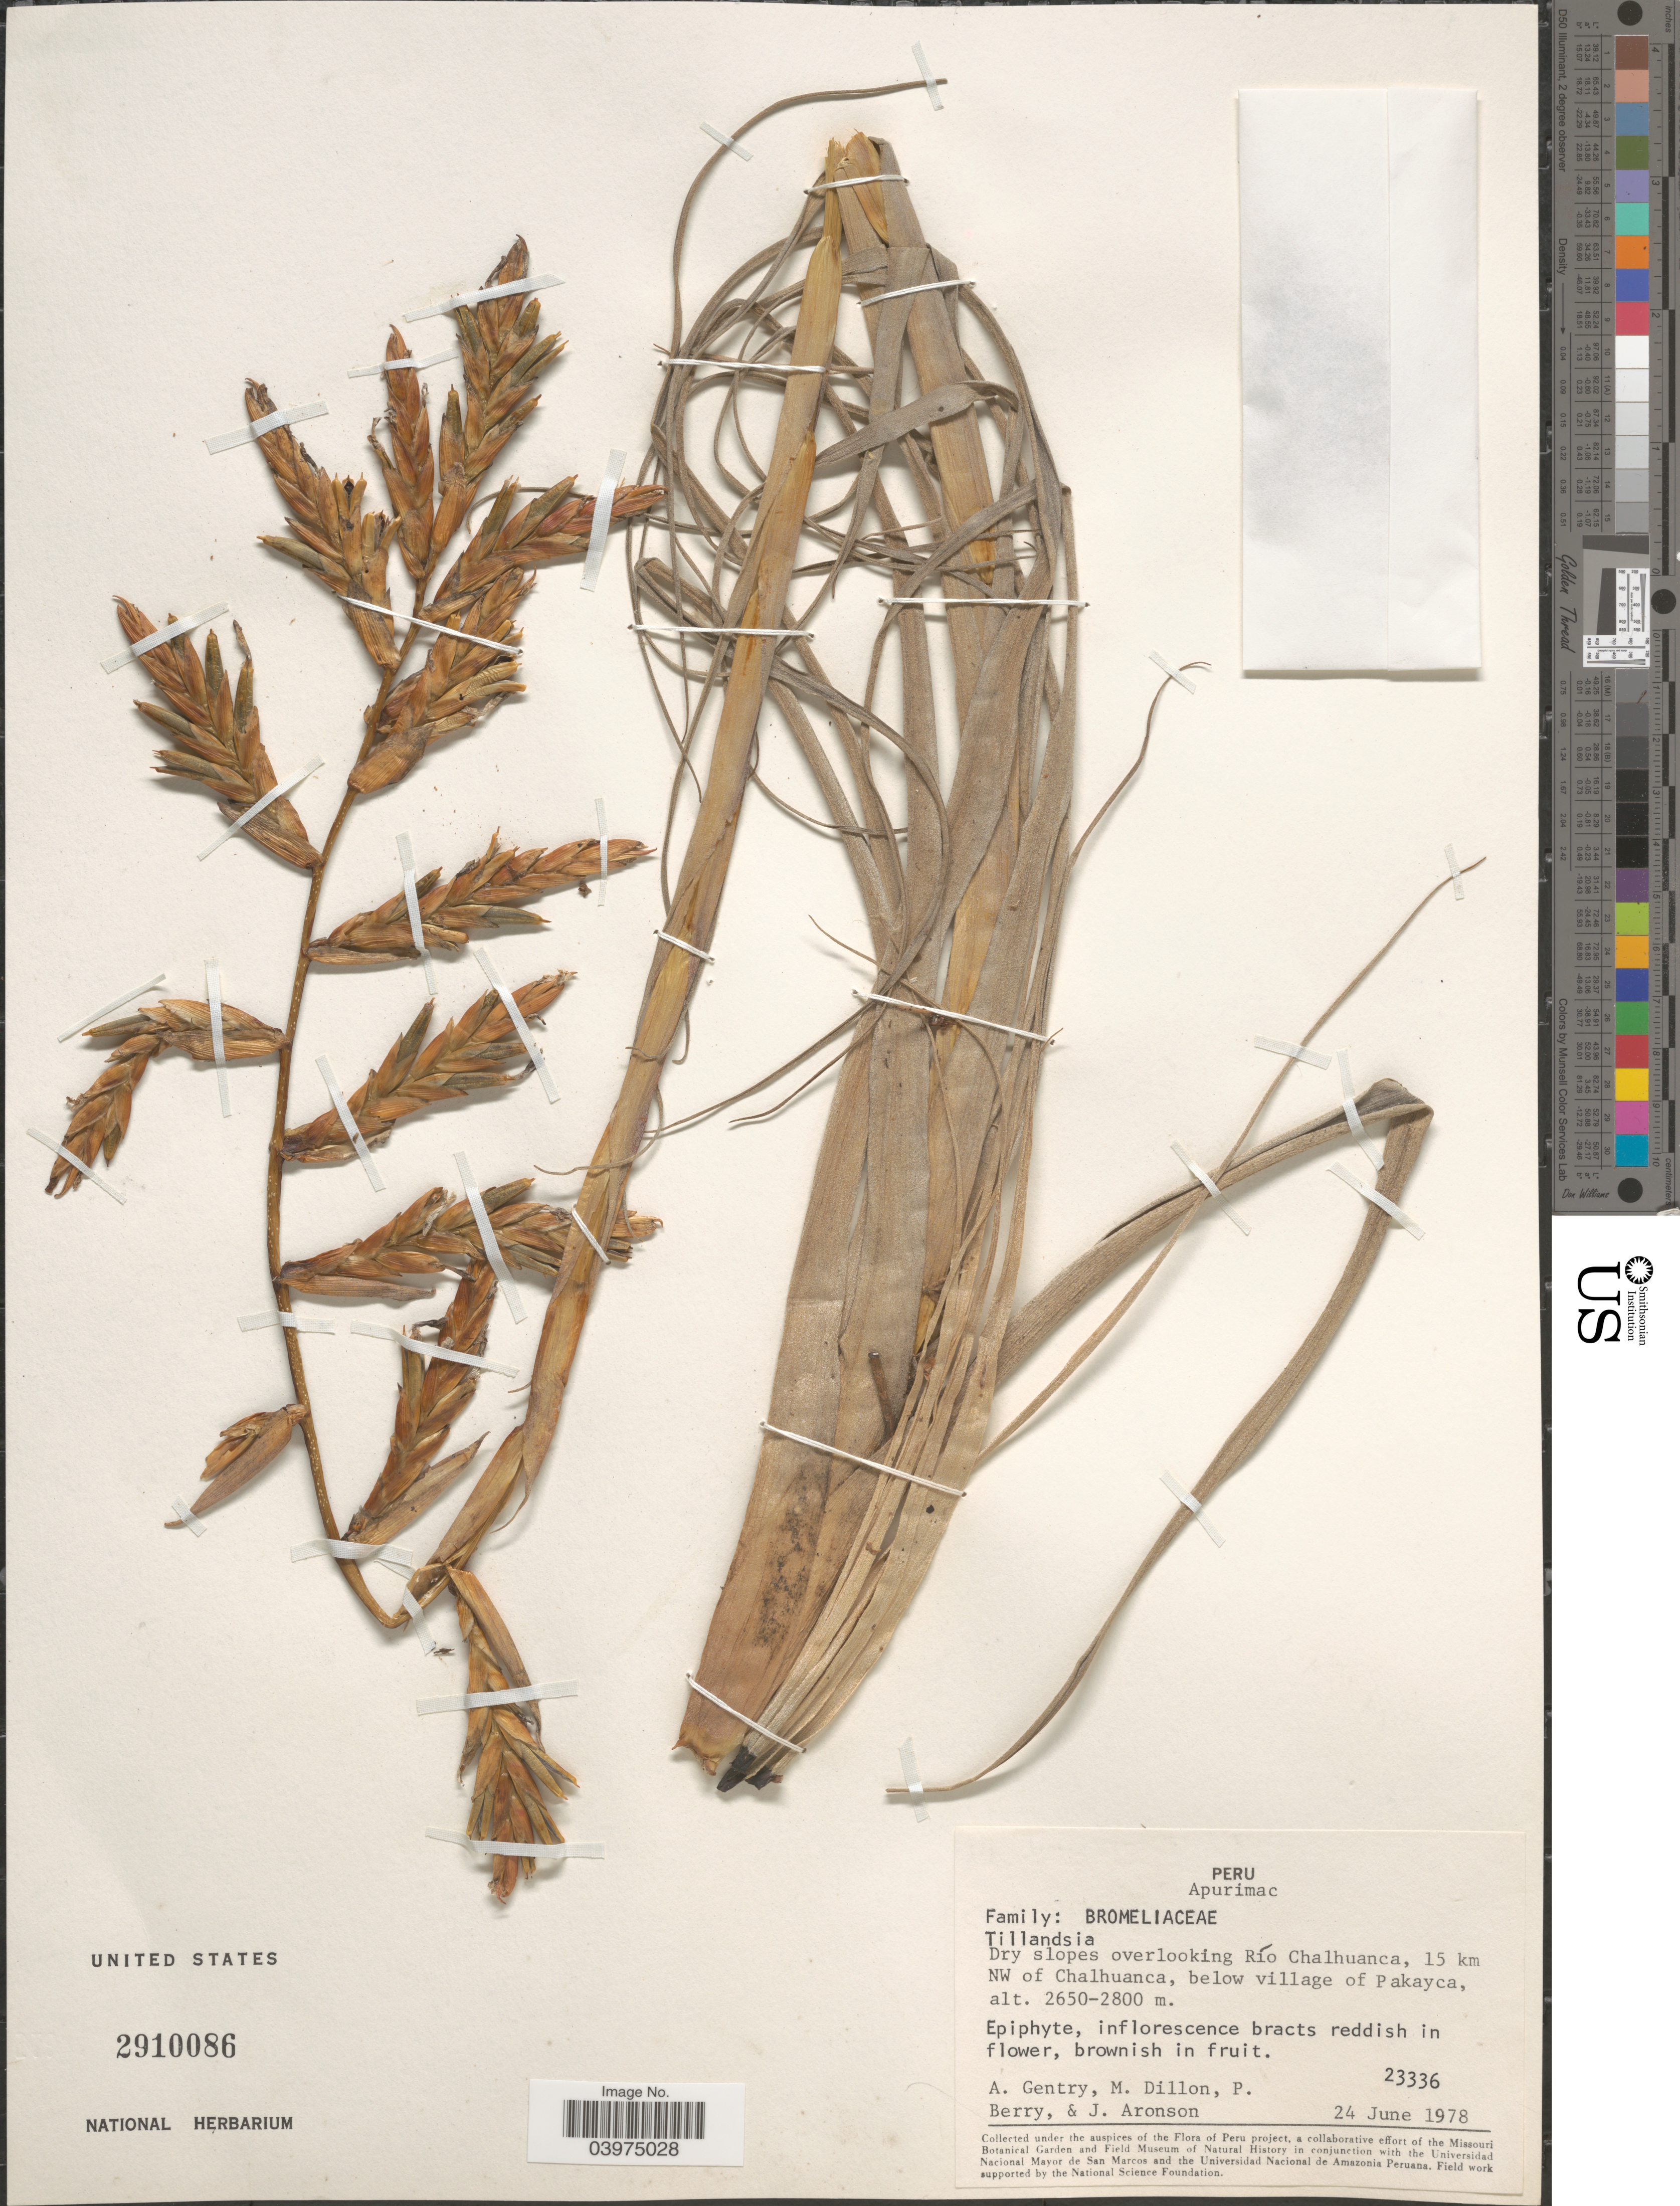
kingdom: Plantae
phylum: Tracheophyta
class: Liliopsida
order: Poales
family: Bromeliaceae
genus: Tillandsia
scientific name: Tillandsia sp.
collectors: A. H. Gentry, M. O. Dillon, P. Berry & J. Aronson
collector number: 23336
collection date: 1978-06-24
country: Peru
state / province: Apurímac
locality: Dry slopes overlooking Río Chalhuanca, 15 km NW of Chalhuanca, below village of Pakayca.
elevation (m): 2650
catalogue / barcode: US 2910086